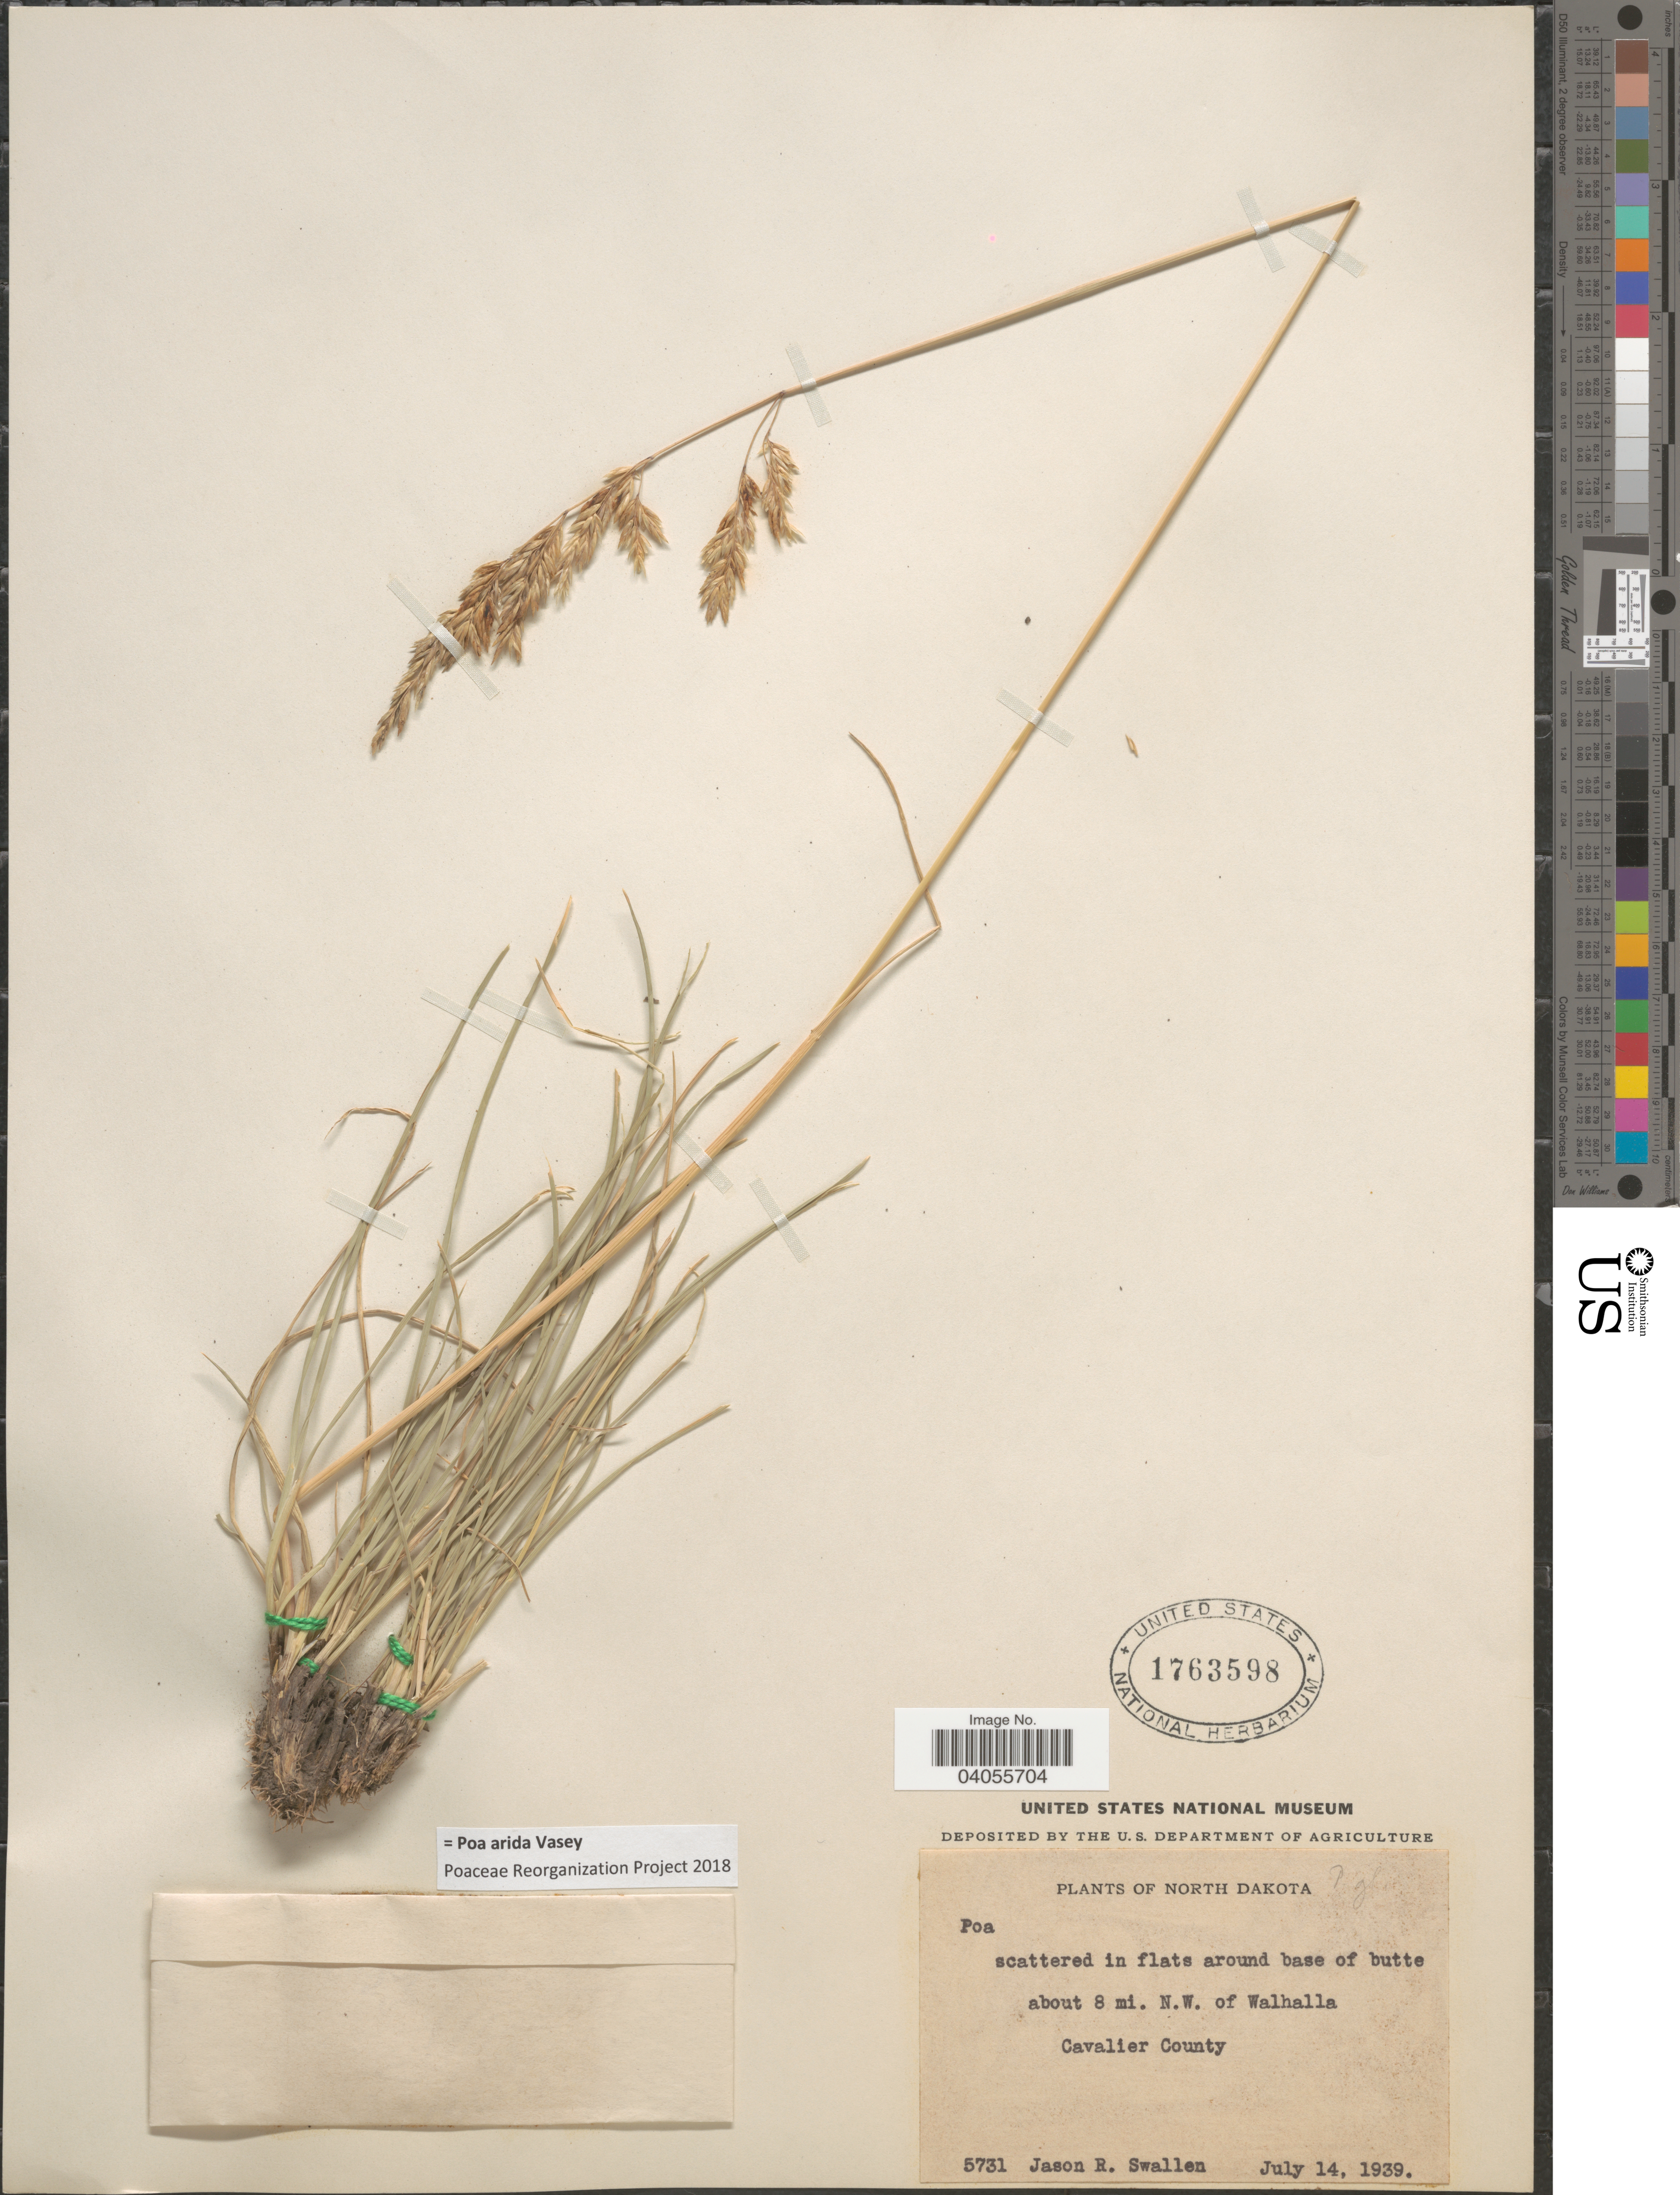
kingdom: Plantae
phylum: Tracheophyta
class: Liliopsida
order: Poales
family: Poaceae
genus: Poa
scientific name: Poa arida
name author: Vasey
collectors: J. R. Swallen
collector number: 5731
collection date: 1939-07-14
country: United States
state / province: North Dakota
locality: Scattered in flats around base of butte about 8 mi. N.W. of Walhalla. Cavalier County.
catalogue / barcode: US 1763598